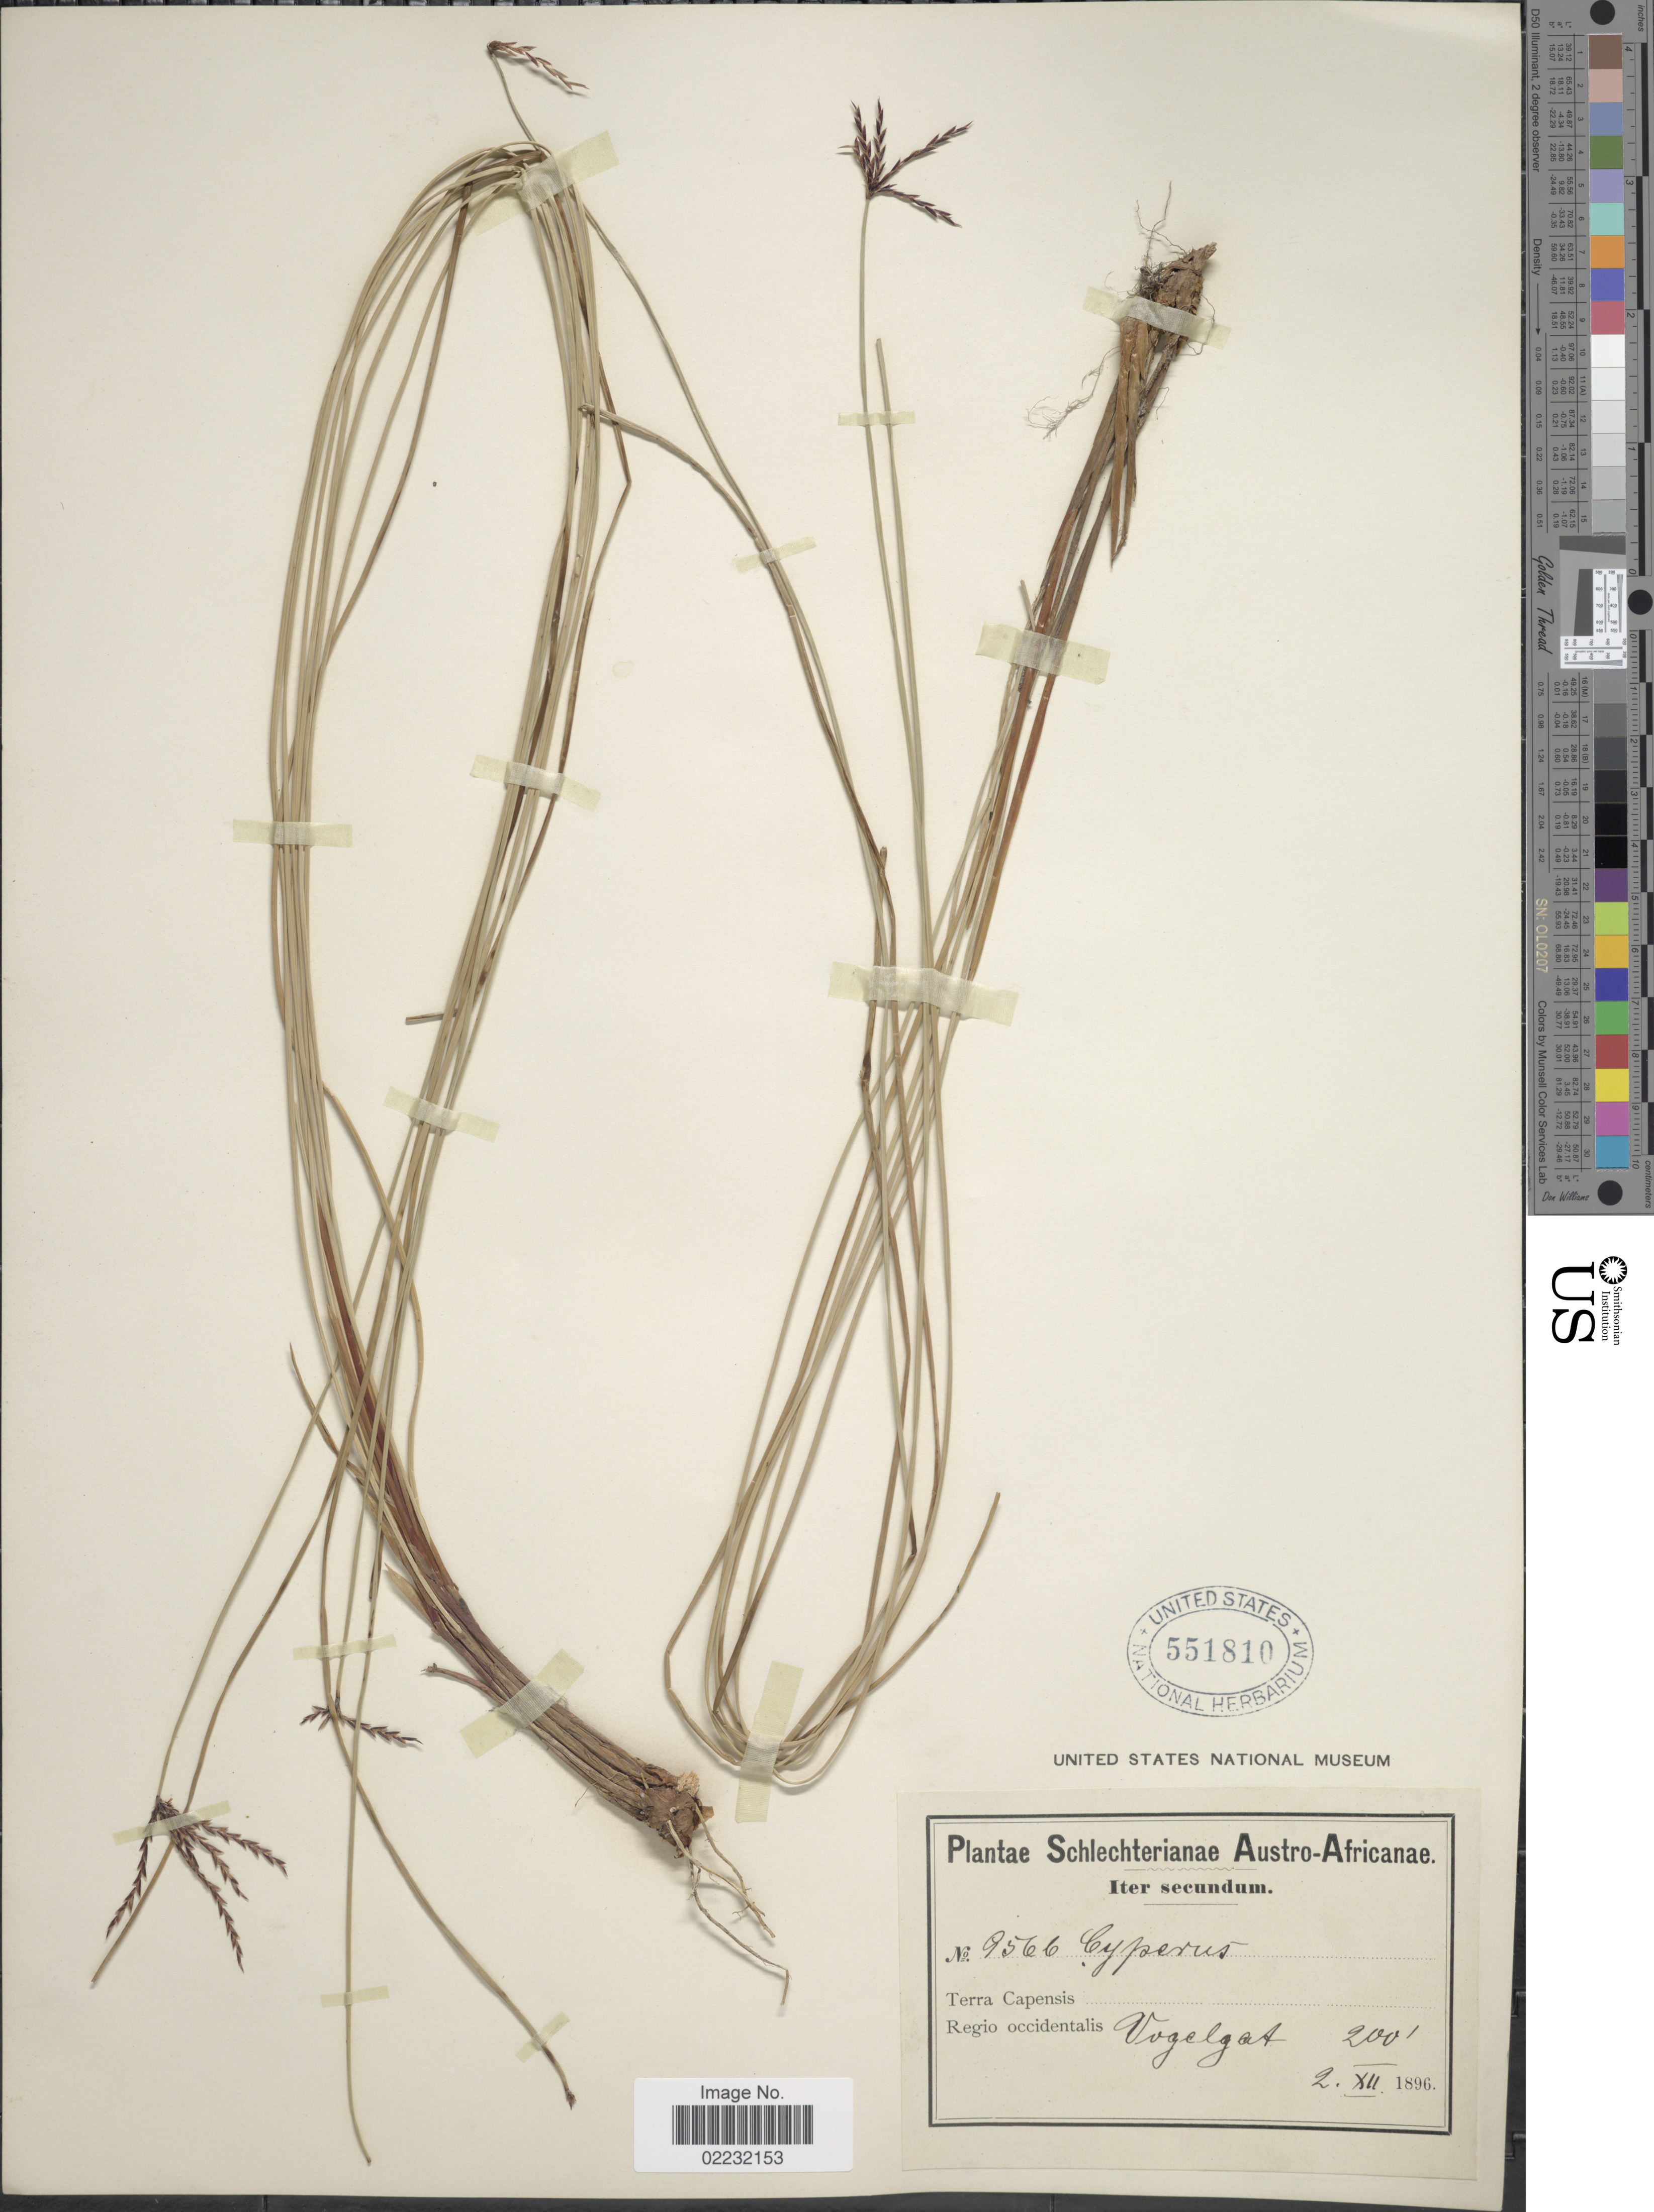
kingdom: Plantae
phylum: Tracheophyta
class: Liliopsida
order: Poales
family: Cyperaceae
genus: Ficinia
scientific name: Ficinia distans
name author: C.B. Clarke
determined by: Strong, Mark T., (BOT), Smithsonian Institution - National Museum of Natural History (UNITED STATES)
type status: Type Collection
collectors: Schlechter, --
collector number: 9566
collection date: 1896-12-02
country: South Africa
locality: Austro-Africanae, Terra Capensis, Regio occidentalis Vogelgat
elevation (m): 61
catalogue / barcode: US 551810